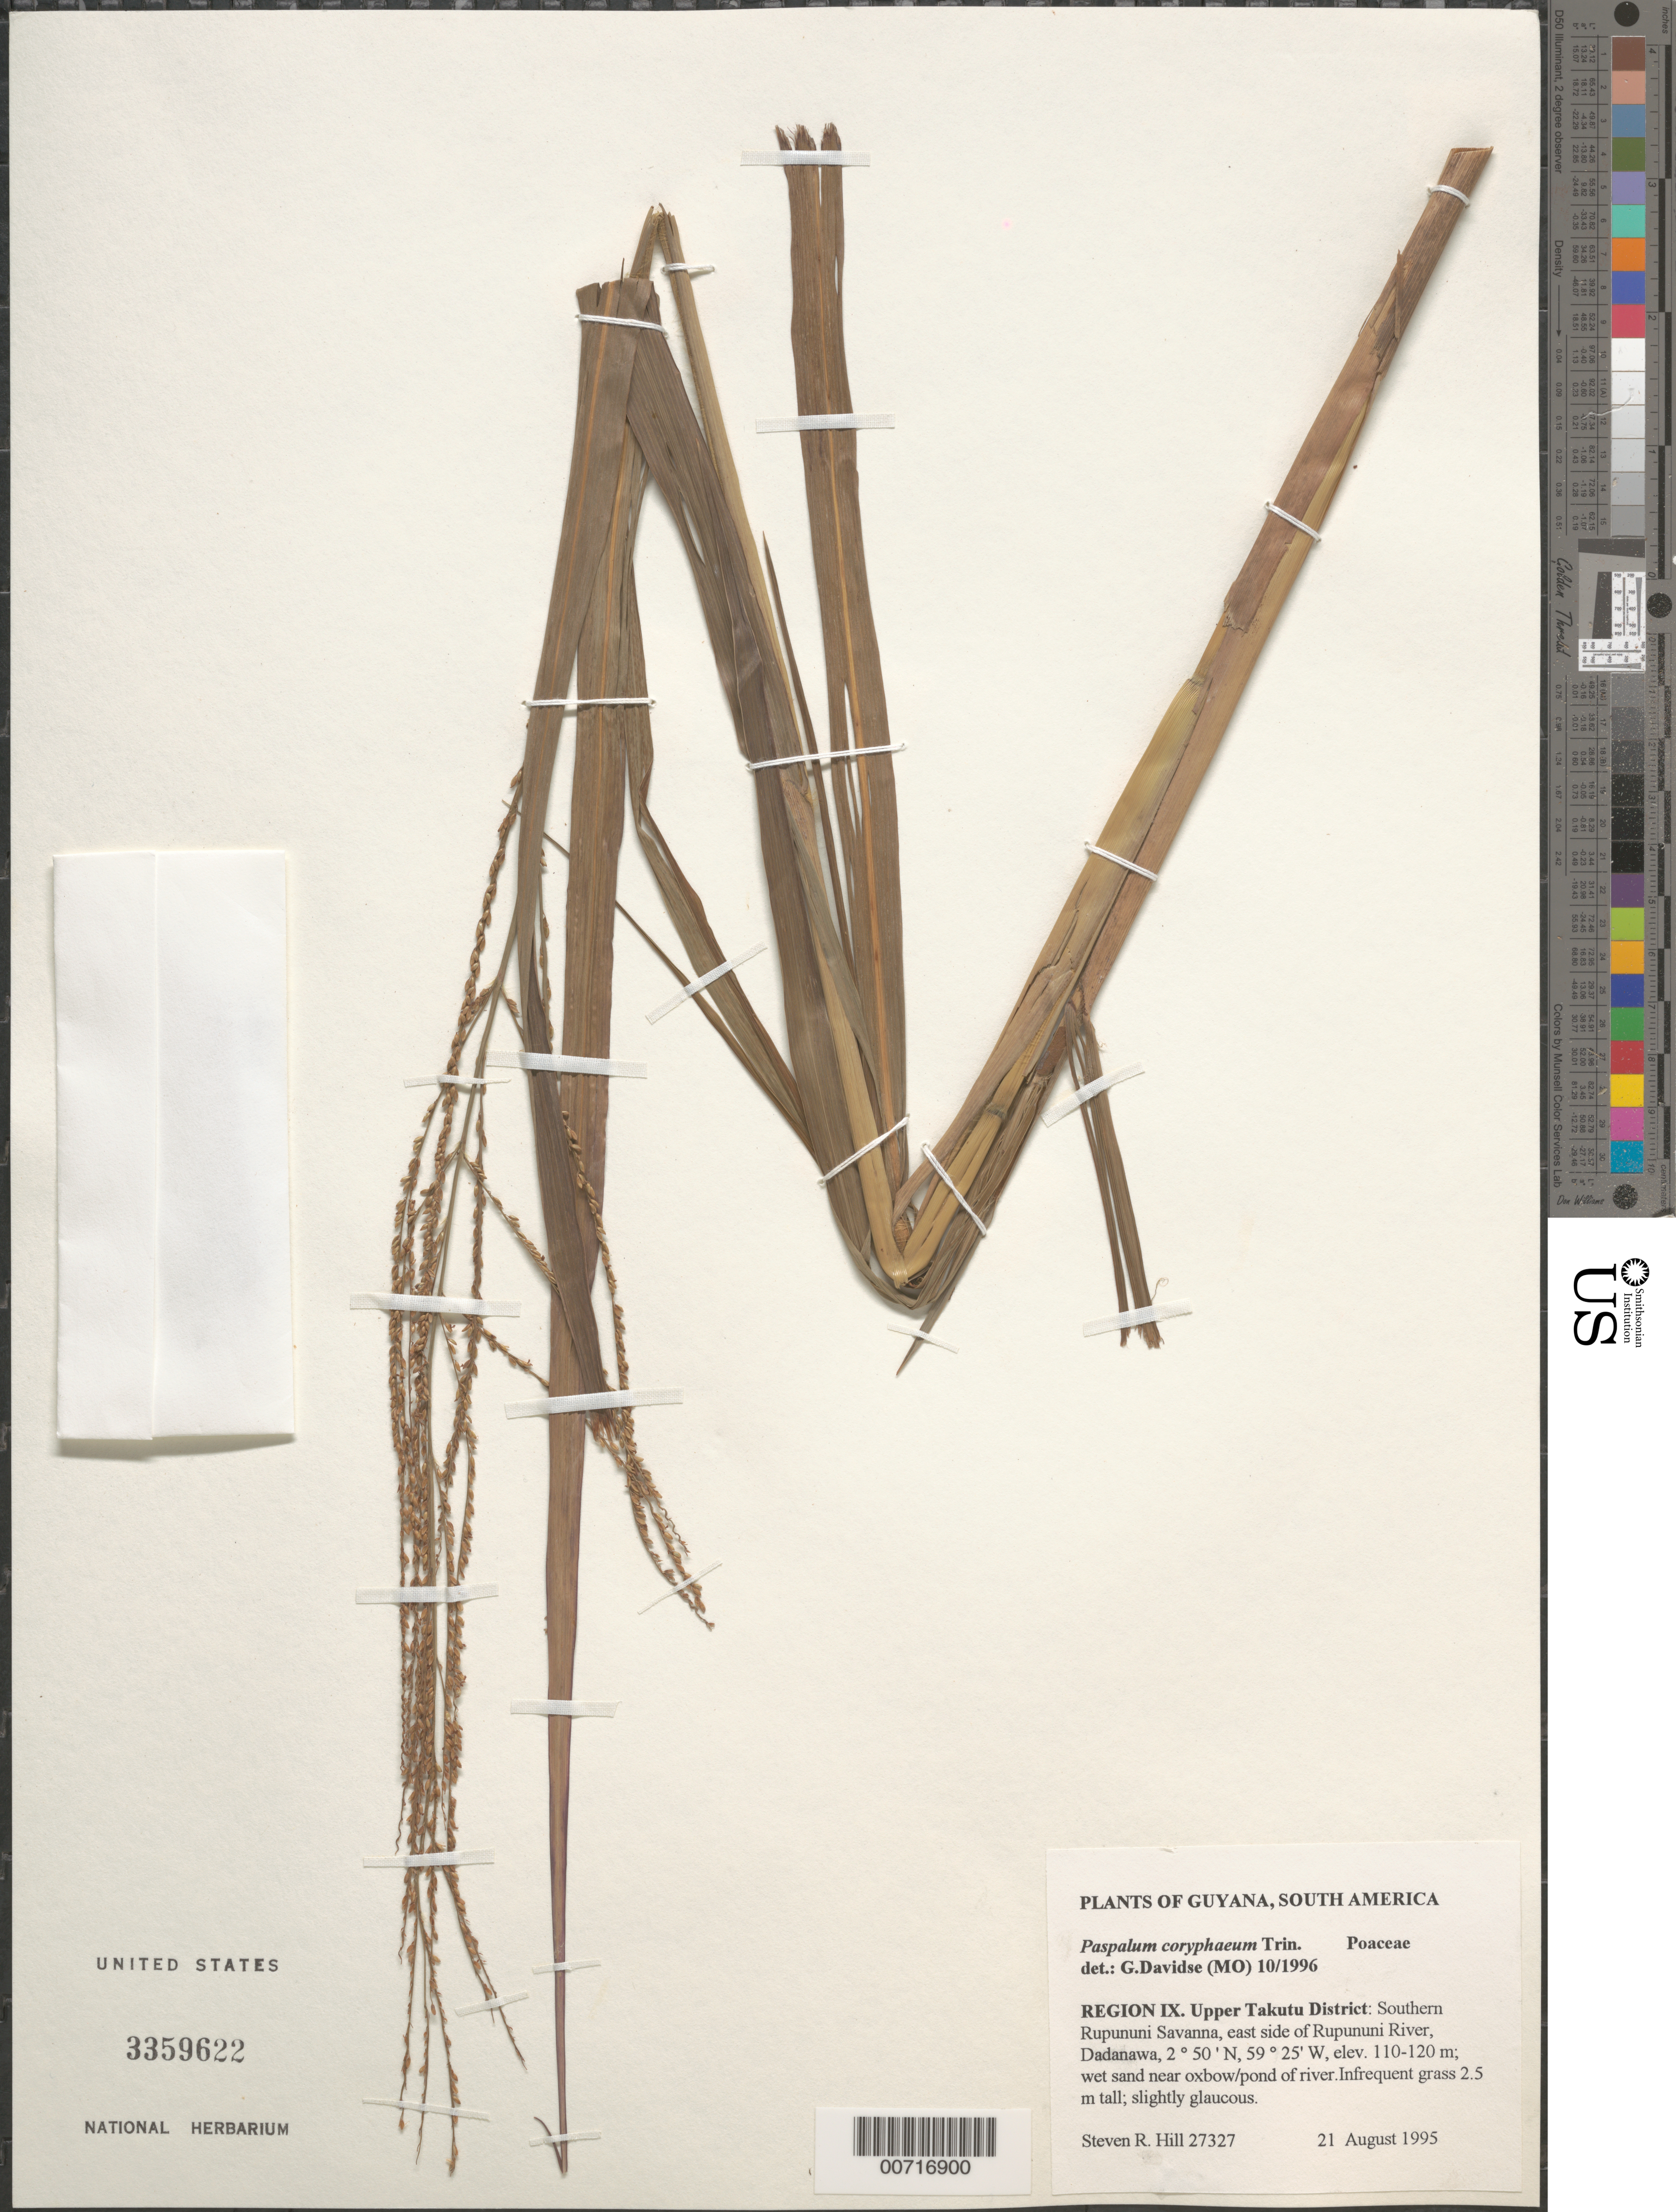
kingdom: Plantae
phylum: Tracheophyta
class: Liliopsida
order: Poales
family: Poaceae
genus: Paspalum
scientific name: Paspalum coryphaeum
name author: Trin.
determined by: Davidse, Gerrit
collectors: S. R. Hill, C. N. Horn & J. H. Wiersema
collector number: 27327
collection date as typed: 21-Aug-95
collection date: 1995-08-21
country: Guyana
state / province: U. Takutu-U. Essequibo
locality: Dadanawa, southern Rupununi Savanna, E side of Rupununi R.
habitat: Wet sand near oxbow/pond of river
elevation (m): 110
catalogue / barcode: US 3359622